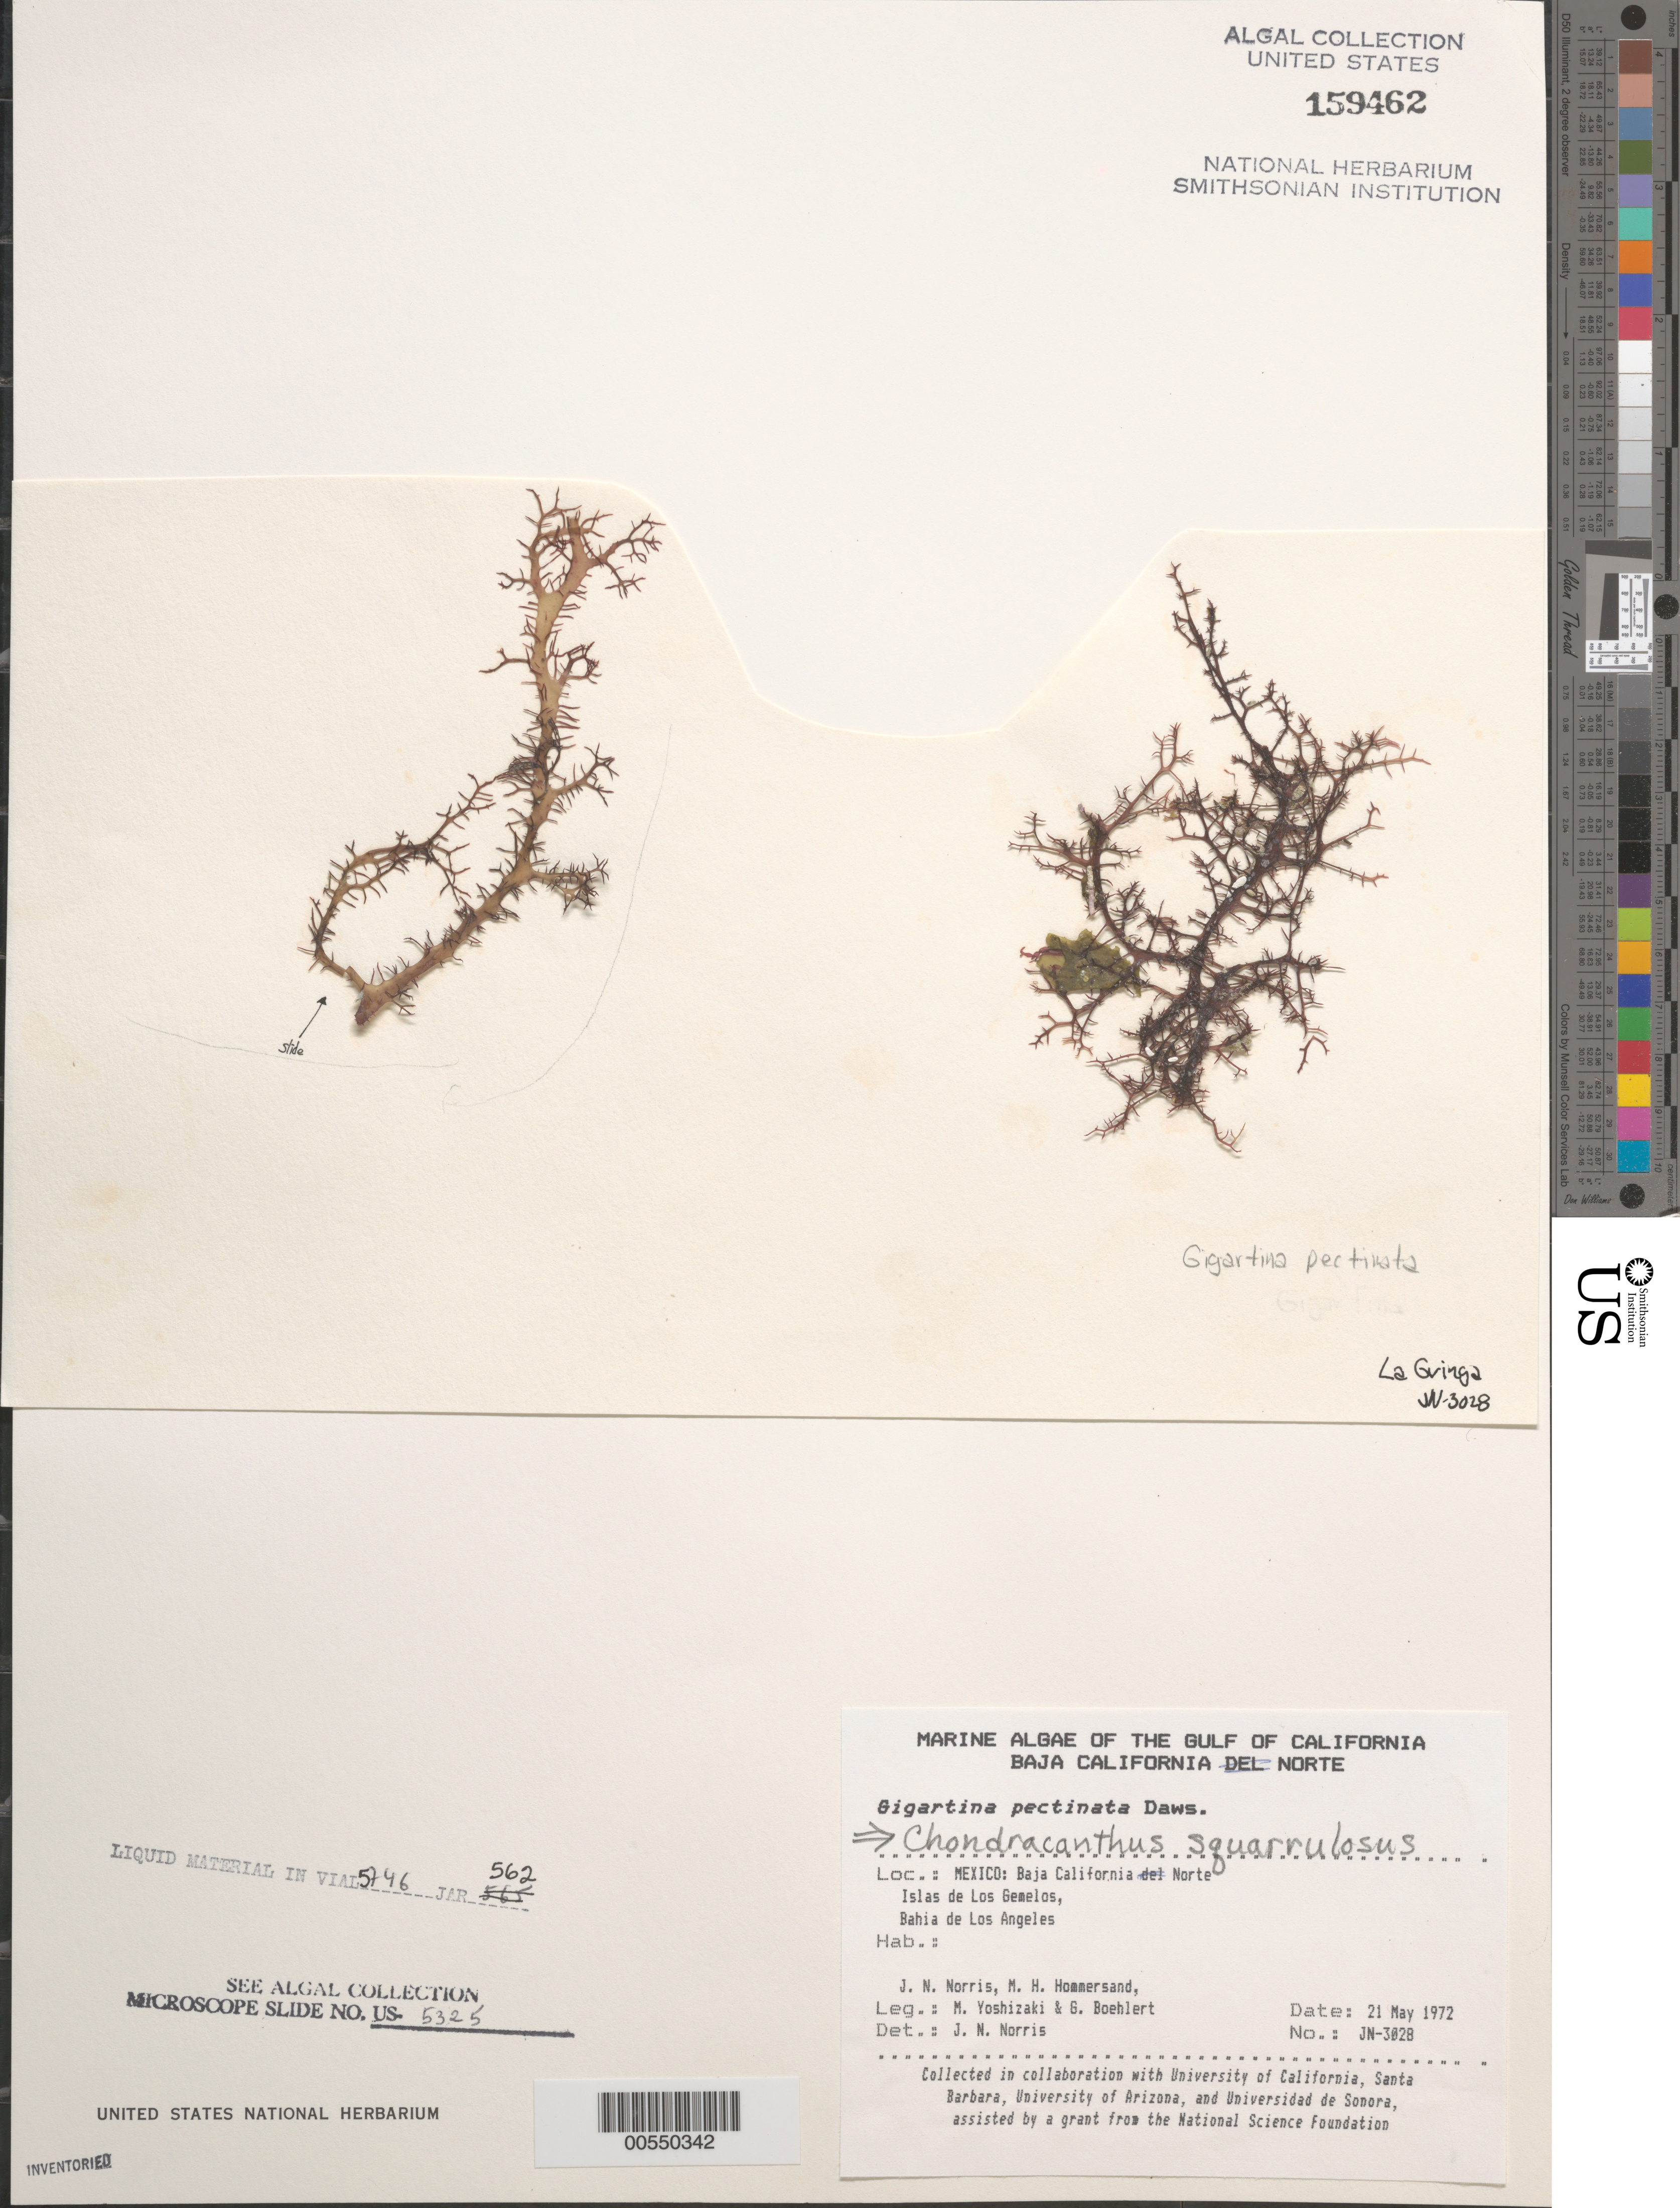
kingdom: Plantae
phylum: Rhodophyta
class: Florideophyceae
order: Gigartinales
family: Gigartinaceae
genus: Chondracanthus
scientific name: Chondracanthus squarrulosus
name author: (Setch. & N.L. Gardner) J.R. Hughey et al.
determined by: Norris, James N.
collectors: J. N. Norris, M. H. Hommersand, M. Yoshizaki & G. Boehlert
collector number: JN-3028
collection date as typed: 21 May 1972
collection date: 1972-05-21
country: Mexico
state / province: Baja California Norte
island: Isla de Los Gemelitos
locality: Bahia de los Angeles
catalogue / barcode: US 159462